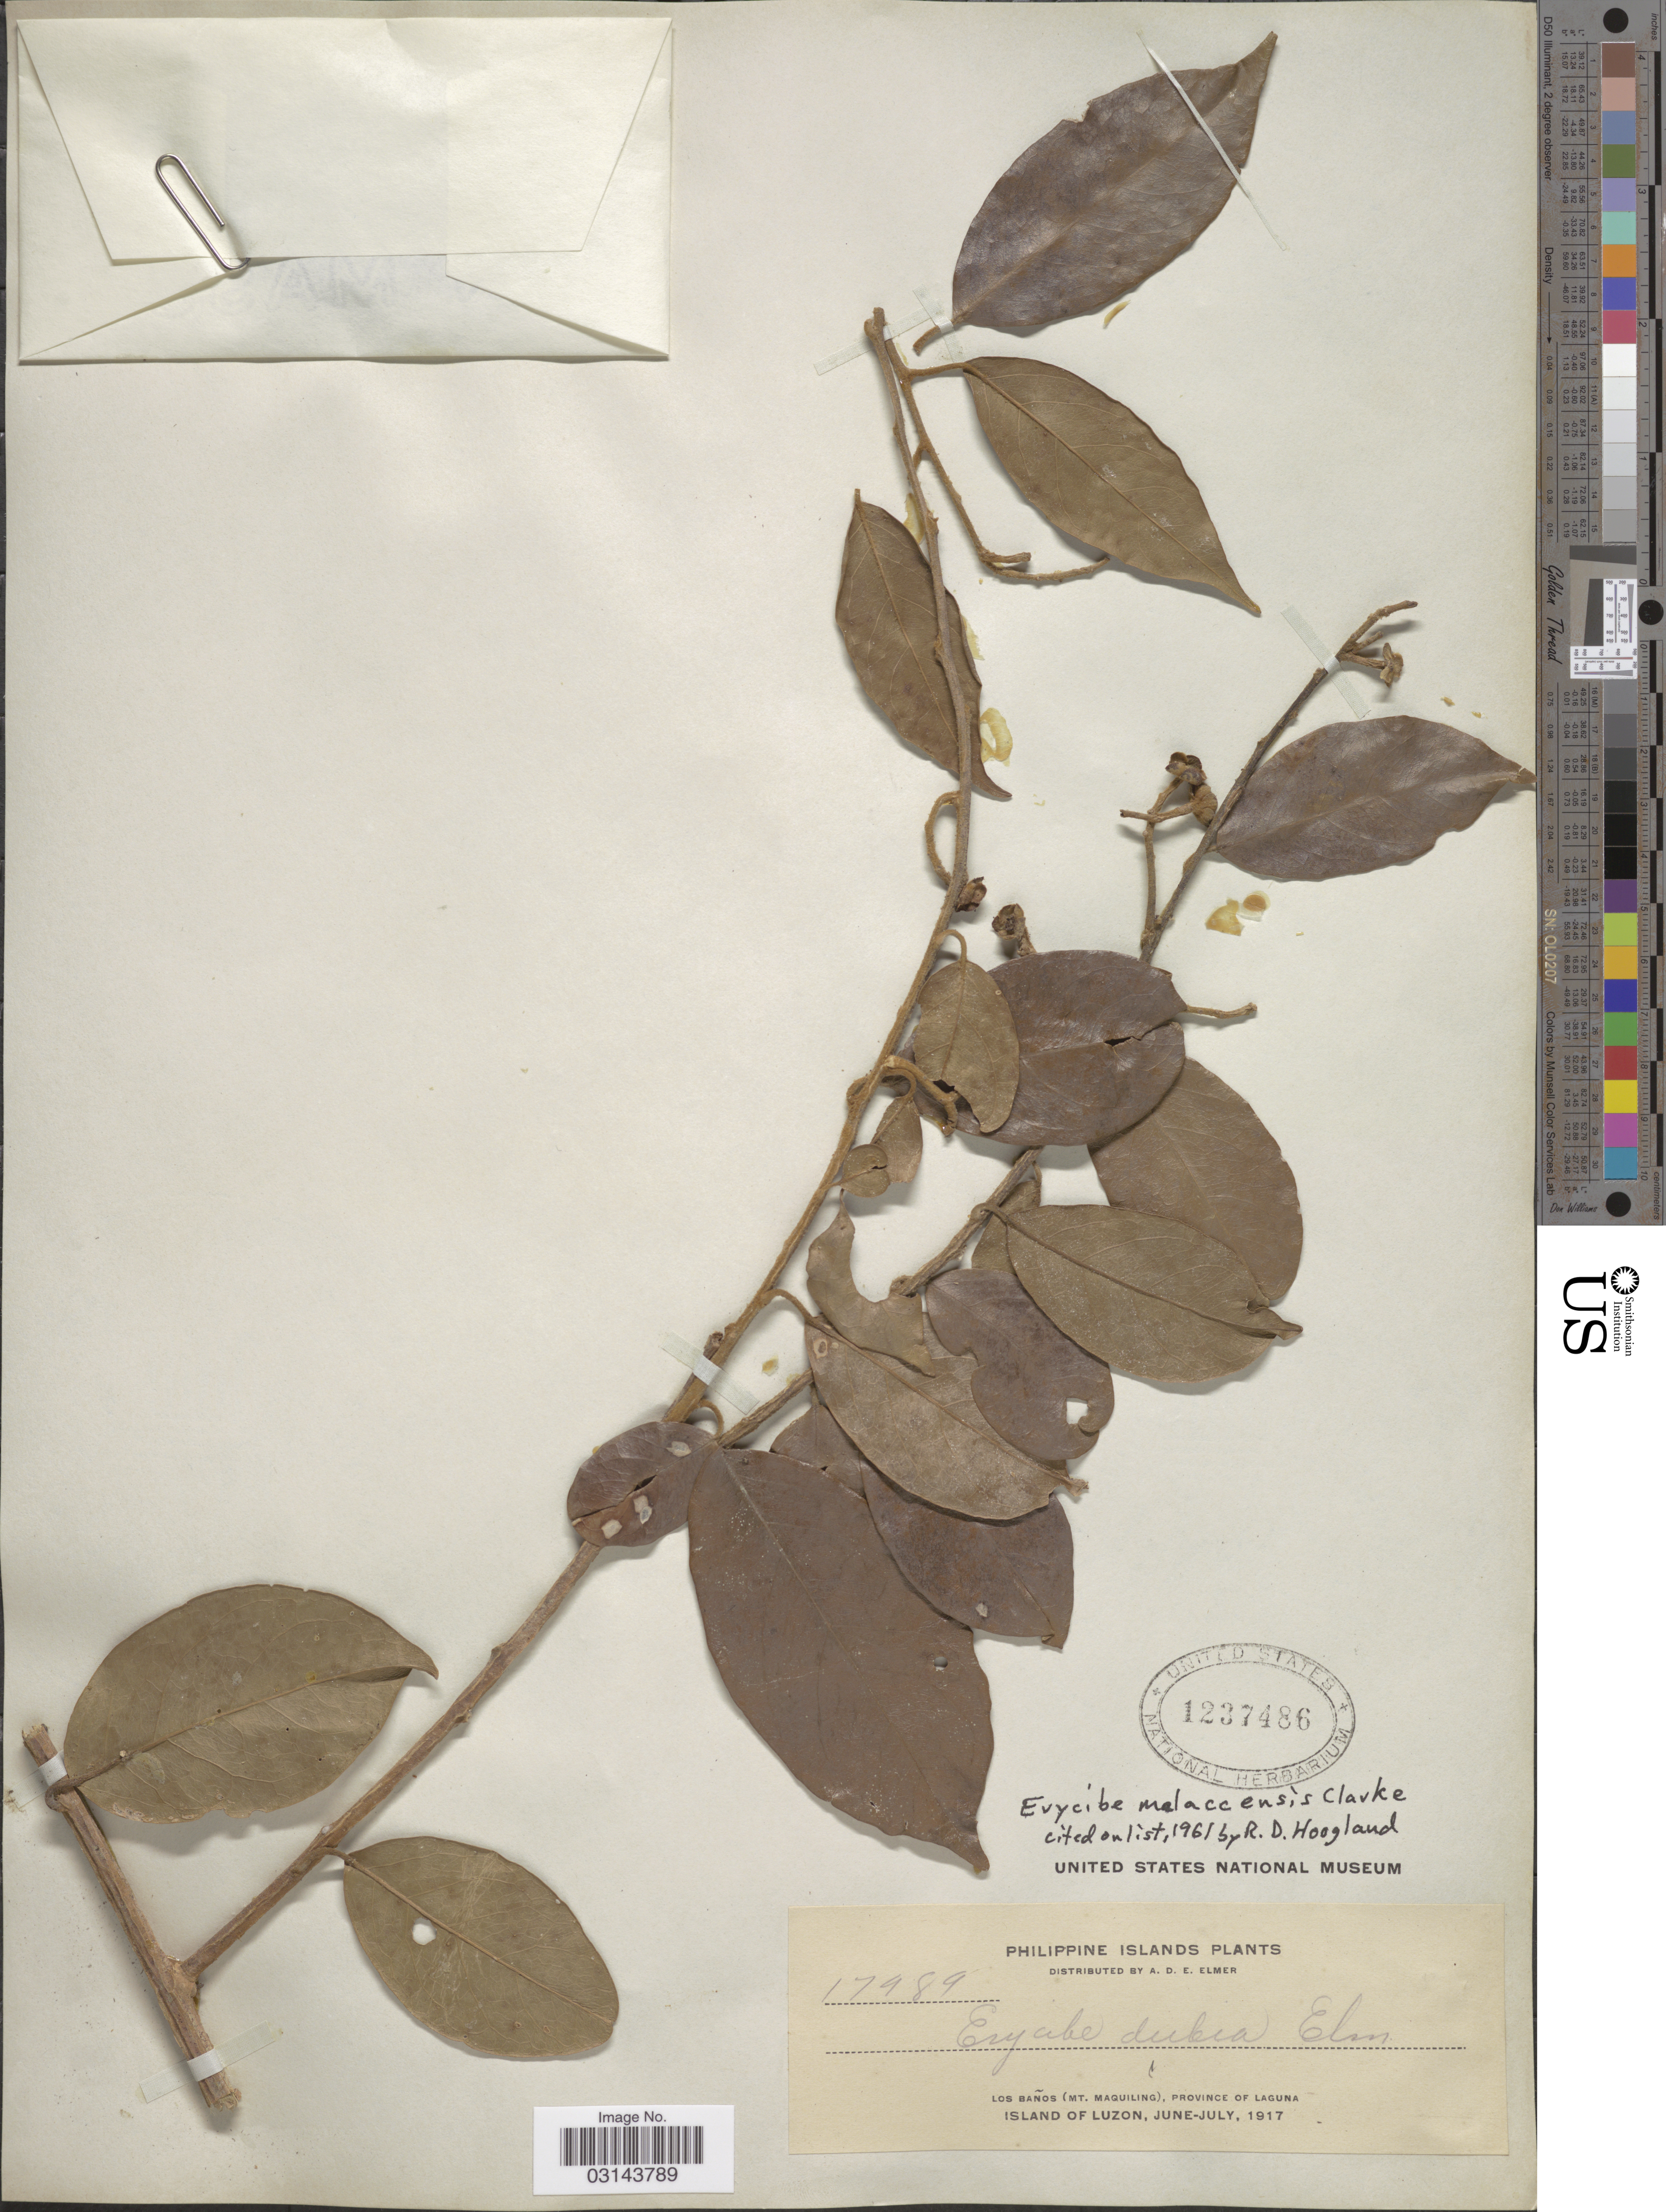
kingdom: Plantae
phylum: Tracheophyta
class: Magnoliopsida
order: Solanales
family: Convolvulaceae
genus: Erycibe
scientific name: Erycibe malaccensis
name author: C.B. Clarke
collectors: A. D. E. Elmer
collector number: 17489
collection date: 1917-06/1917-07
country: Philippines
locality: Philippine Islands. Los Baños (Mt. Maquiling), Province of Laguna. Island of Luzon.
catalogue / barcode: US 1237486